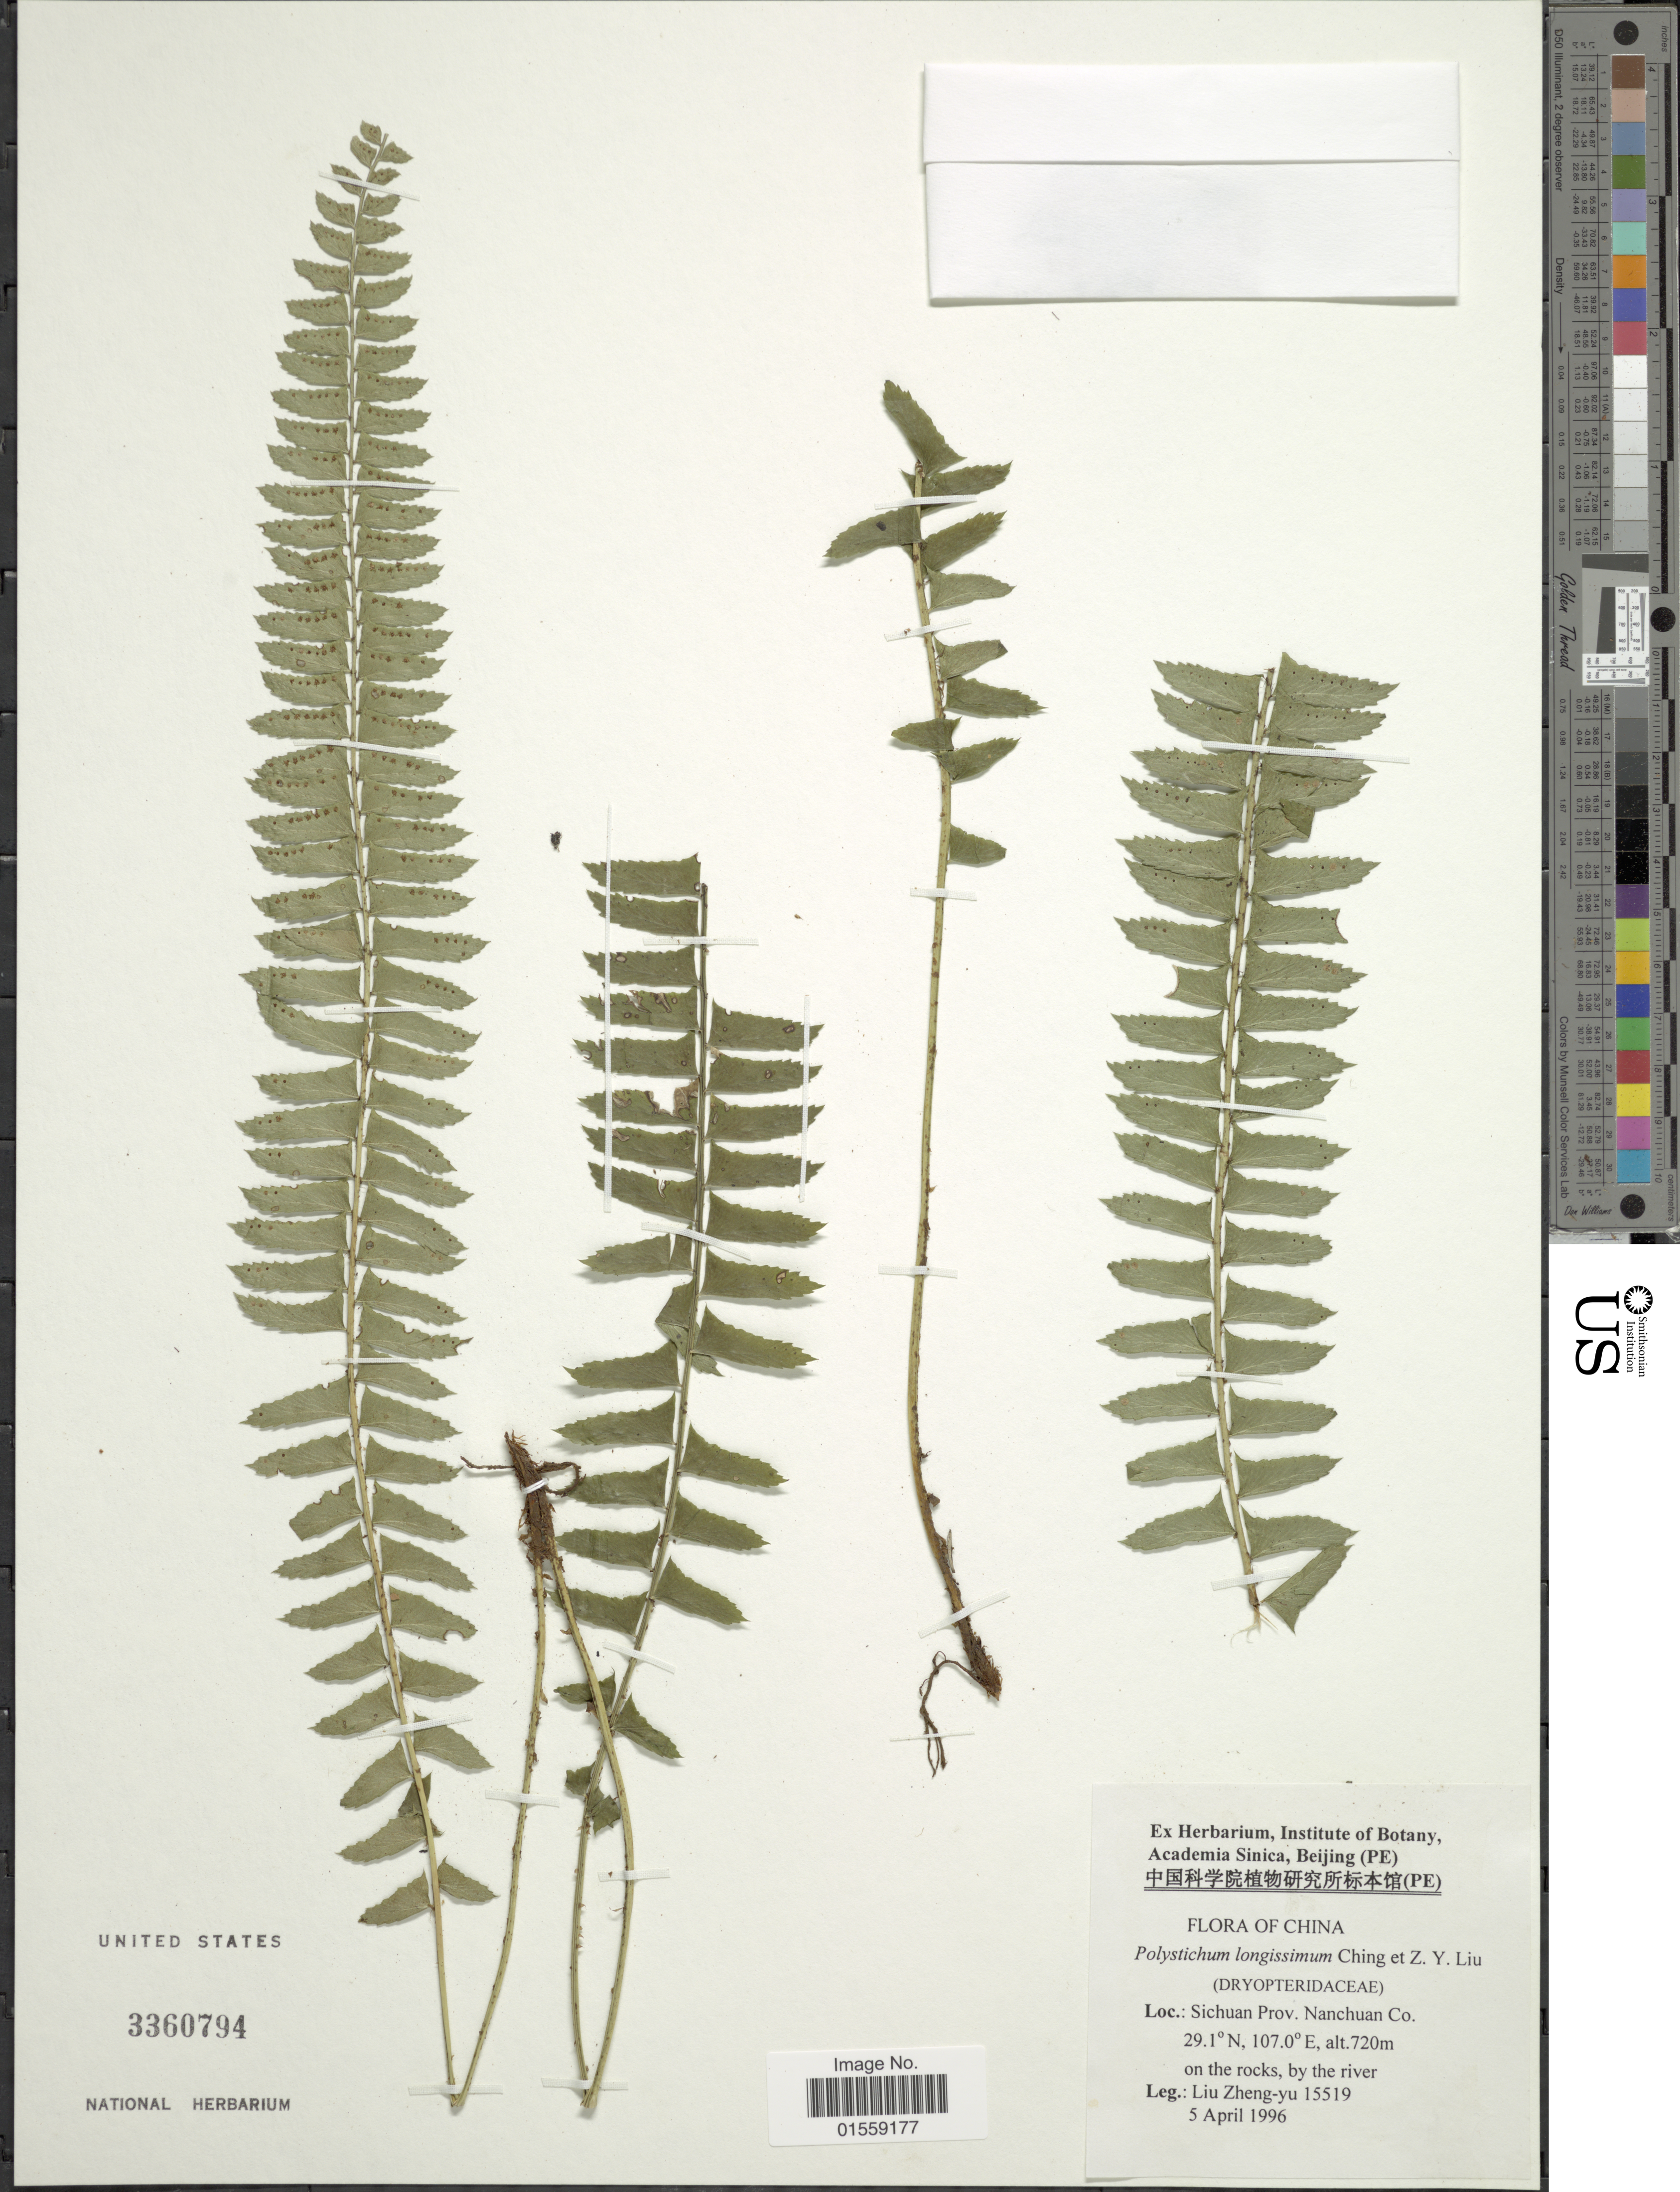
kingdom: Plantae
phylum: Tracheophyta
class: Polypodiopsida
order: Polypodiales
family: Dryopteridaceae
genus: Polystichum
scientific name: Polystichum longissimum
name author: Ching & Z.Y. Liu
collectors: Z. Y. Li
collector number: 15519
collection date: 1996-04-05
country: China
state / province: Sichuan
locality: Loc.: Sichuan Prov. Nanchuan Co.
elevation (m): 720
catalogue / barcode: US 3360794